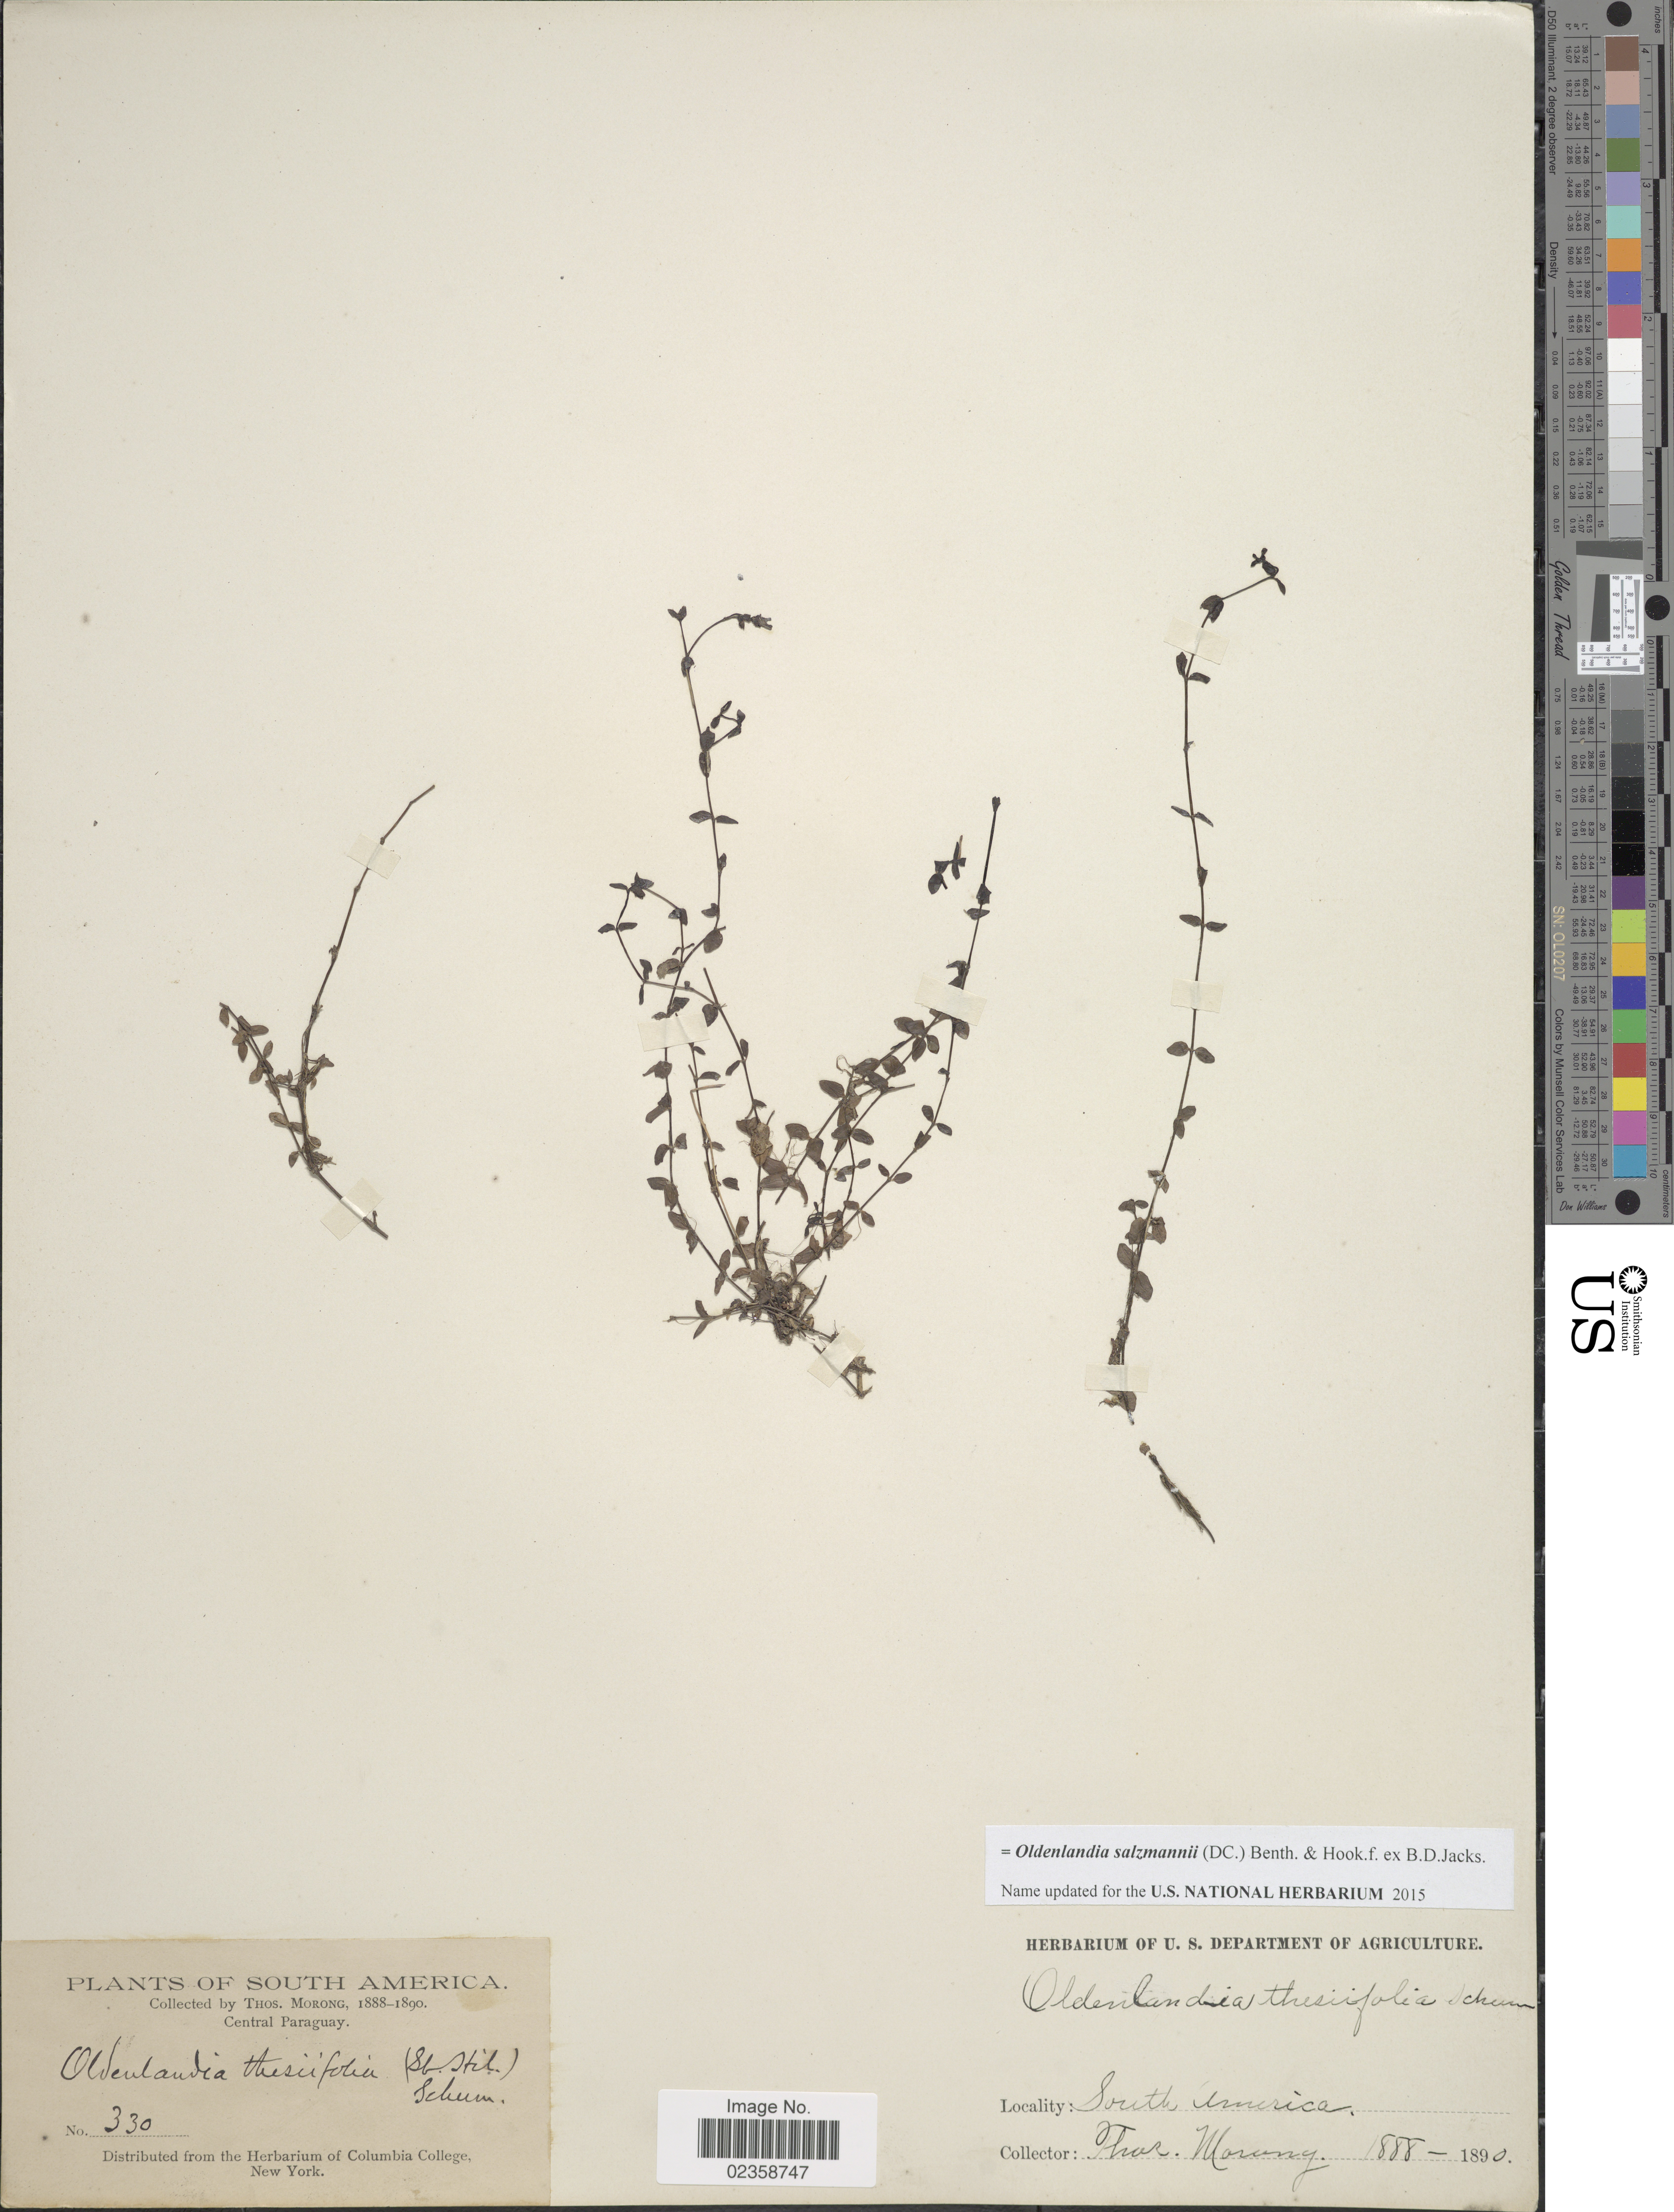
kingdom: Plantae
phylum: Tracheophyta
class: Magnoliopsida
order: Gentianales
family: Rubiaceae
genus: Oldenlandia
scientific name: Oldenlandia salzmannii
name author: (DC.) Benth. & Hook. f. ex B.D. Jacks.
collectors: ex herb. T. Morong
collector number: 330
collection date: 1888/1890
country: Paraguay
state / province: Central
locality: Central Paraguay